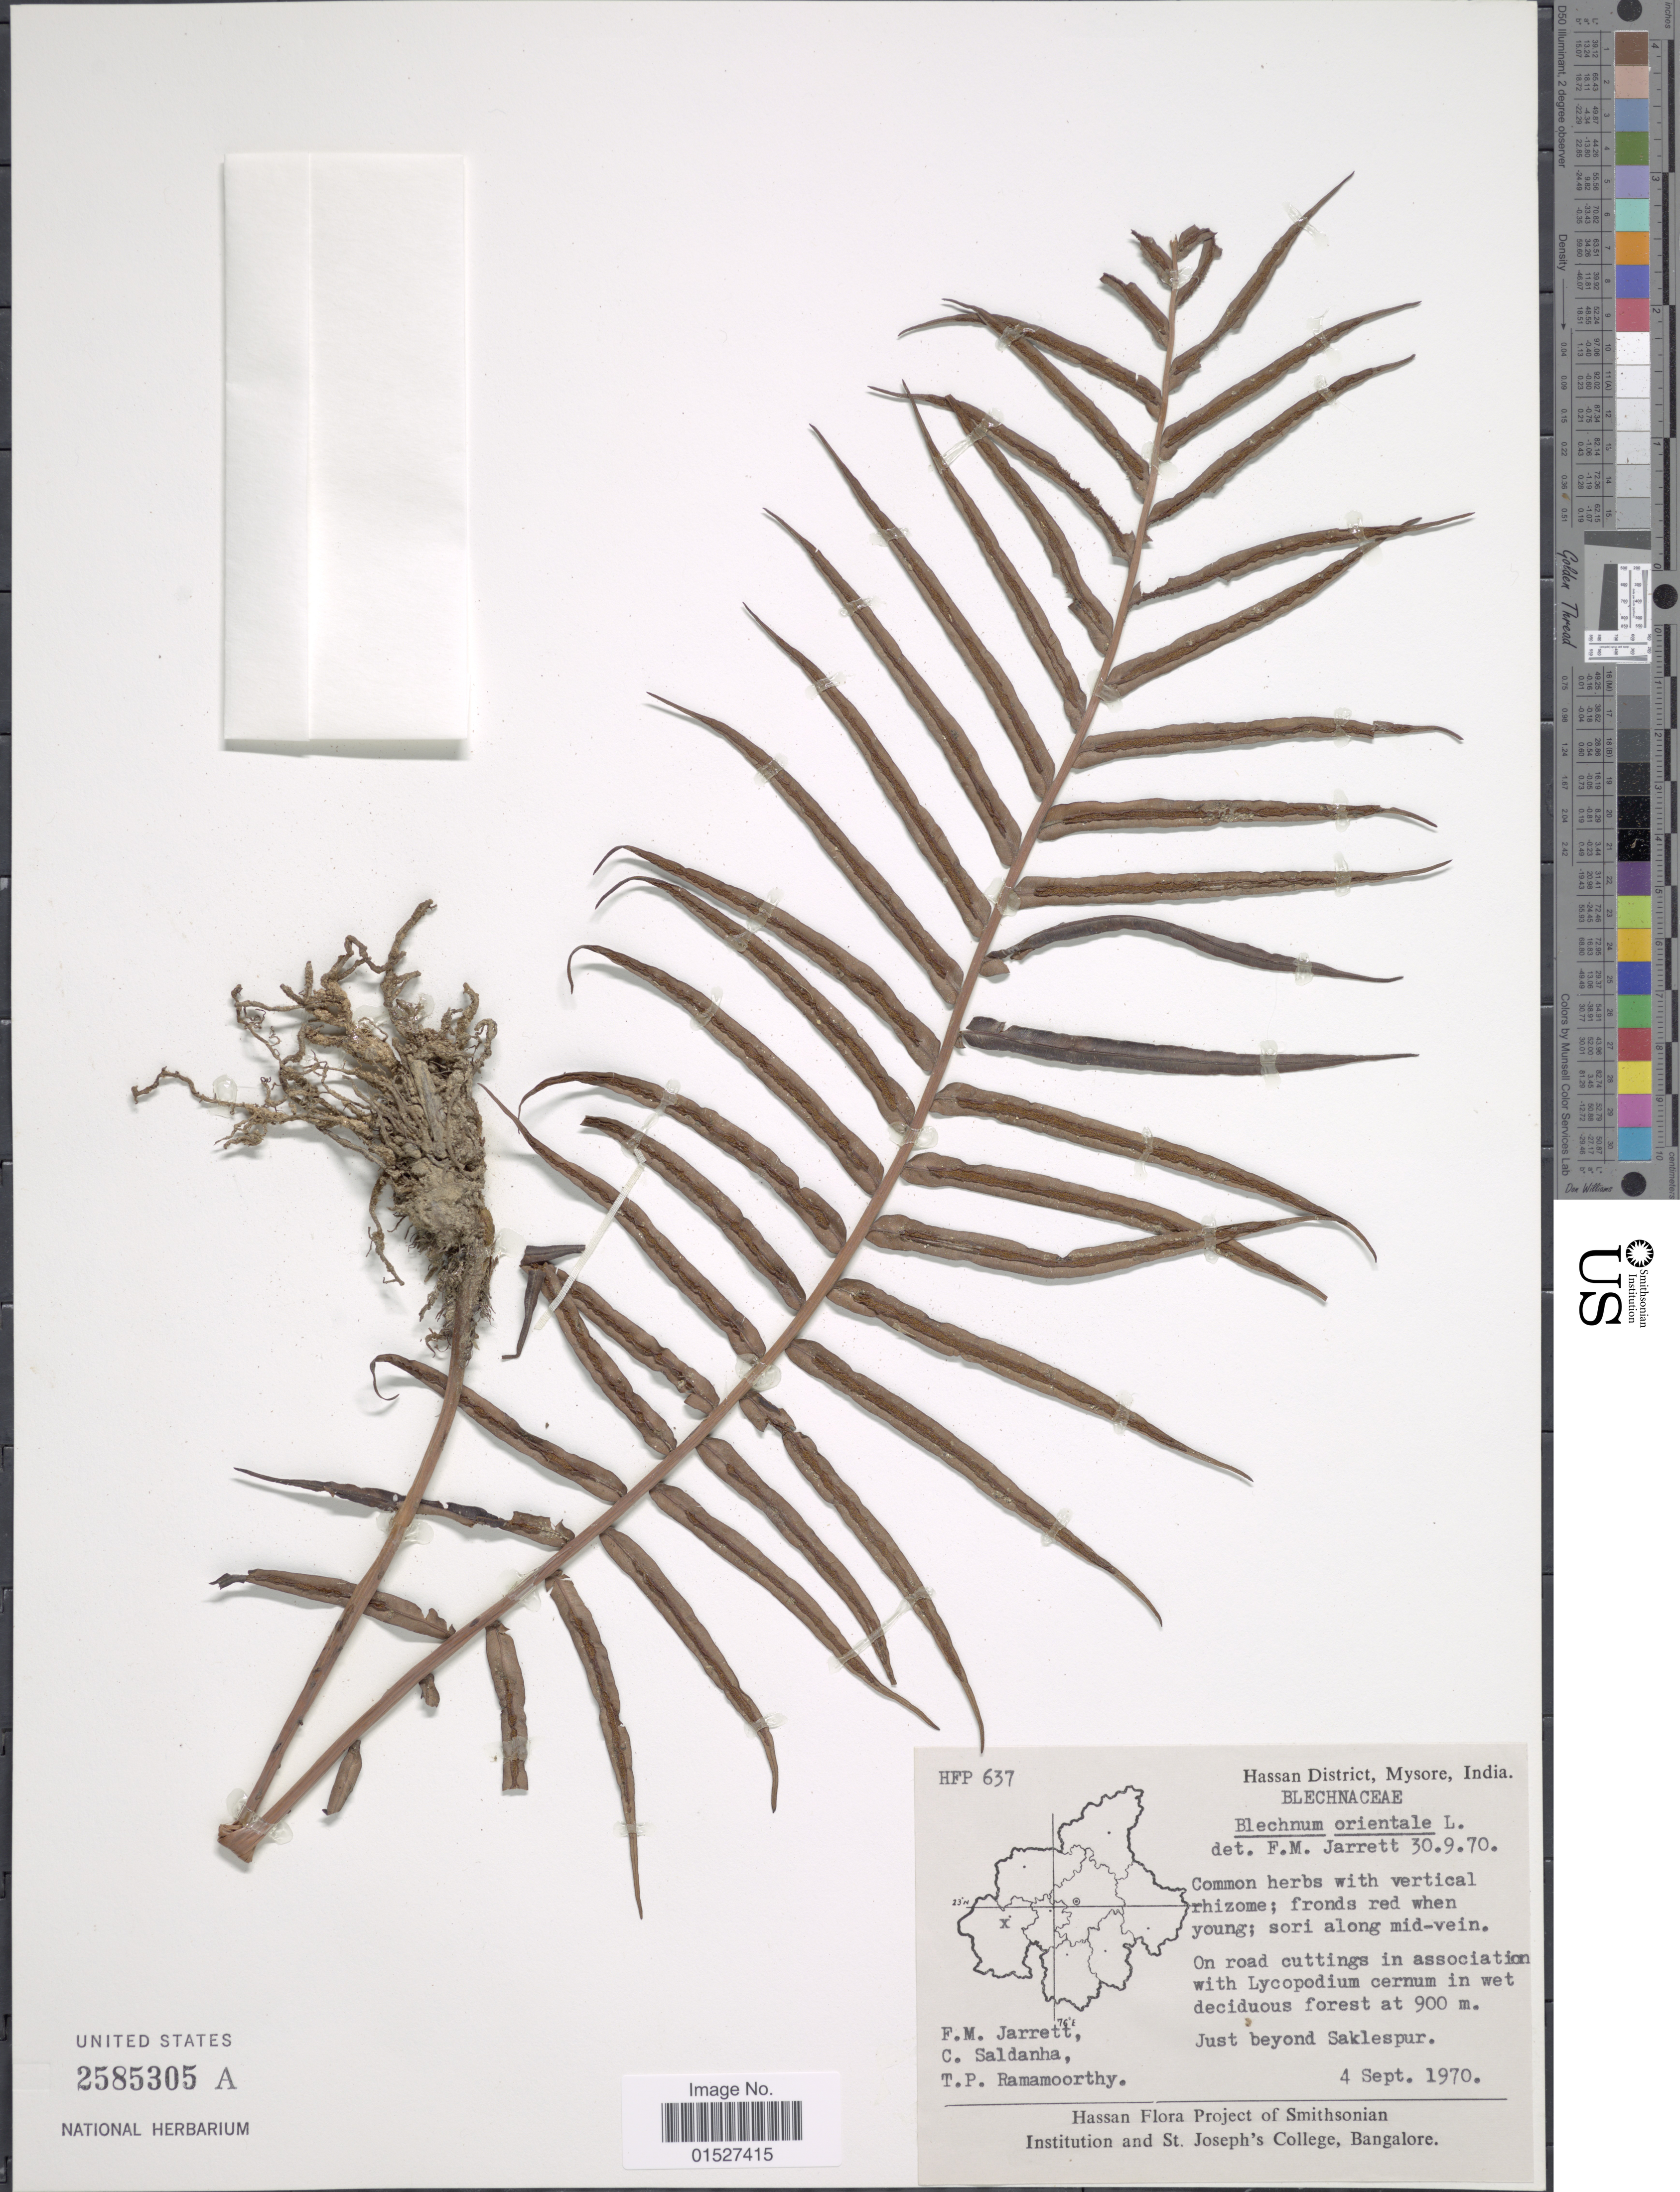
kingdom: Plantae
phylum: Tracheophyta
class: Polypodiopsida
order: Polypodiales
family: Blechnaceae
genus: Blechnum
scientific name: Blechnum orientale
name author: L.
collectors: F. M. Jarrett, C. Saldanha & T. P. Ramamoorthy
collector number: HFP 637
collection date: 1970-09-04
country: India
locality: Hassan District, Mysore. Just beyond Saklespur.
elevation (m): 900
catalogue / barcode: US 2585305A